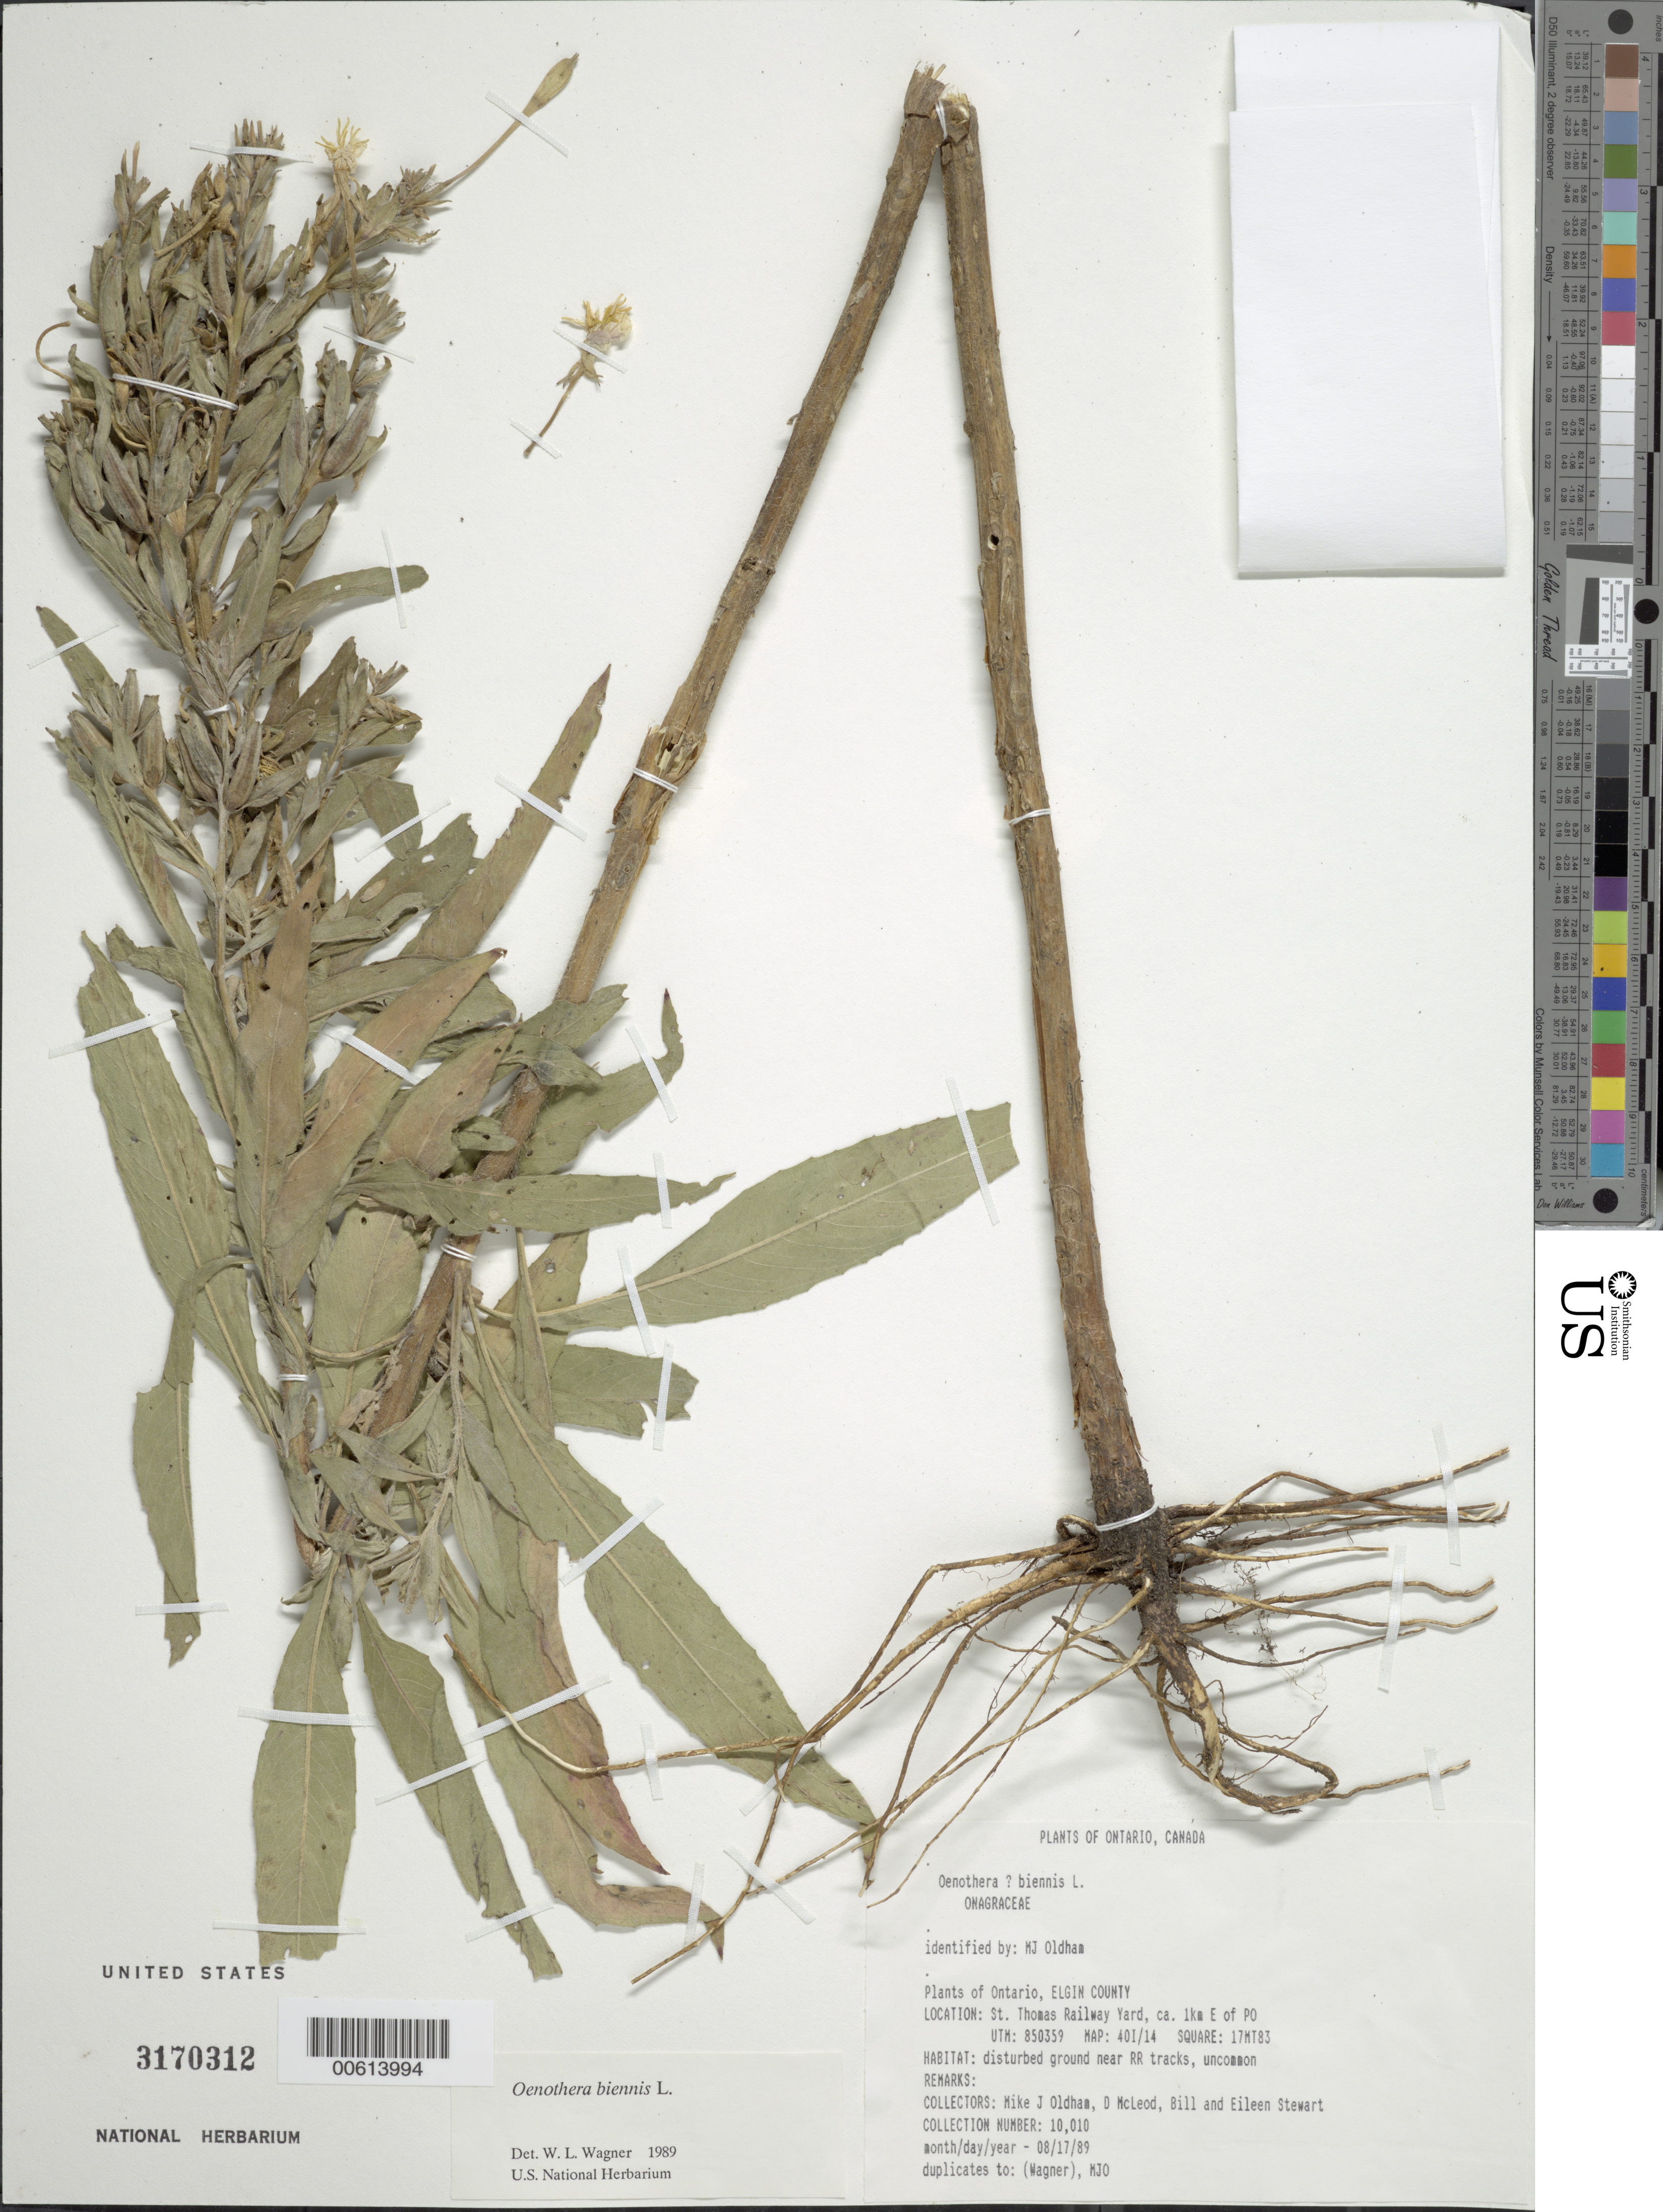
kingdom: Plantae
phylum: Tracheophyta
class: Magnoliopsida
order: Myrtales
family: Onagraceae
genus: Oenothera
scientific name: Oenothera biennis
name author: L.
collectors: M. Oldham, D. McLeod, B. Stewart & E. Stewart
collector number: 10010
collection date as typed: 17 Aug 1989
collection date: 1989-08-17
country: Canada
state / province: Ontario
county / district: Elgin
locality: St. Thomas Railway yard, e of Pouth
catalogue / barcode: US 3170312